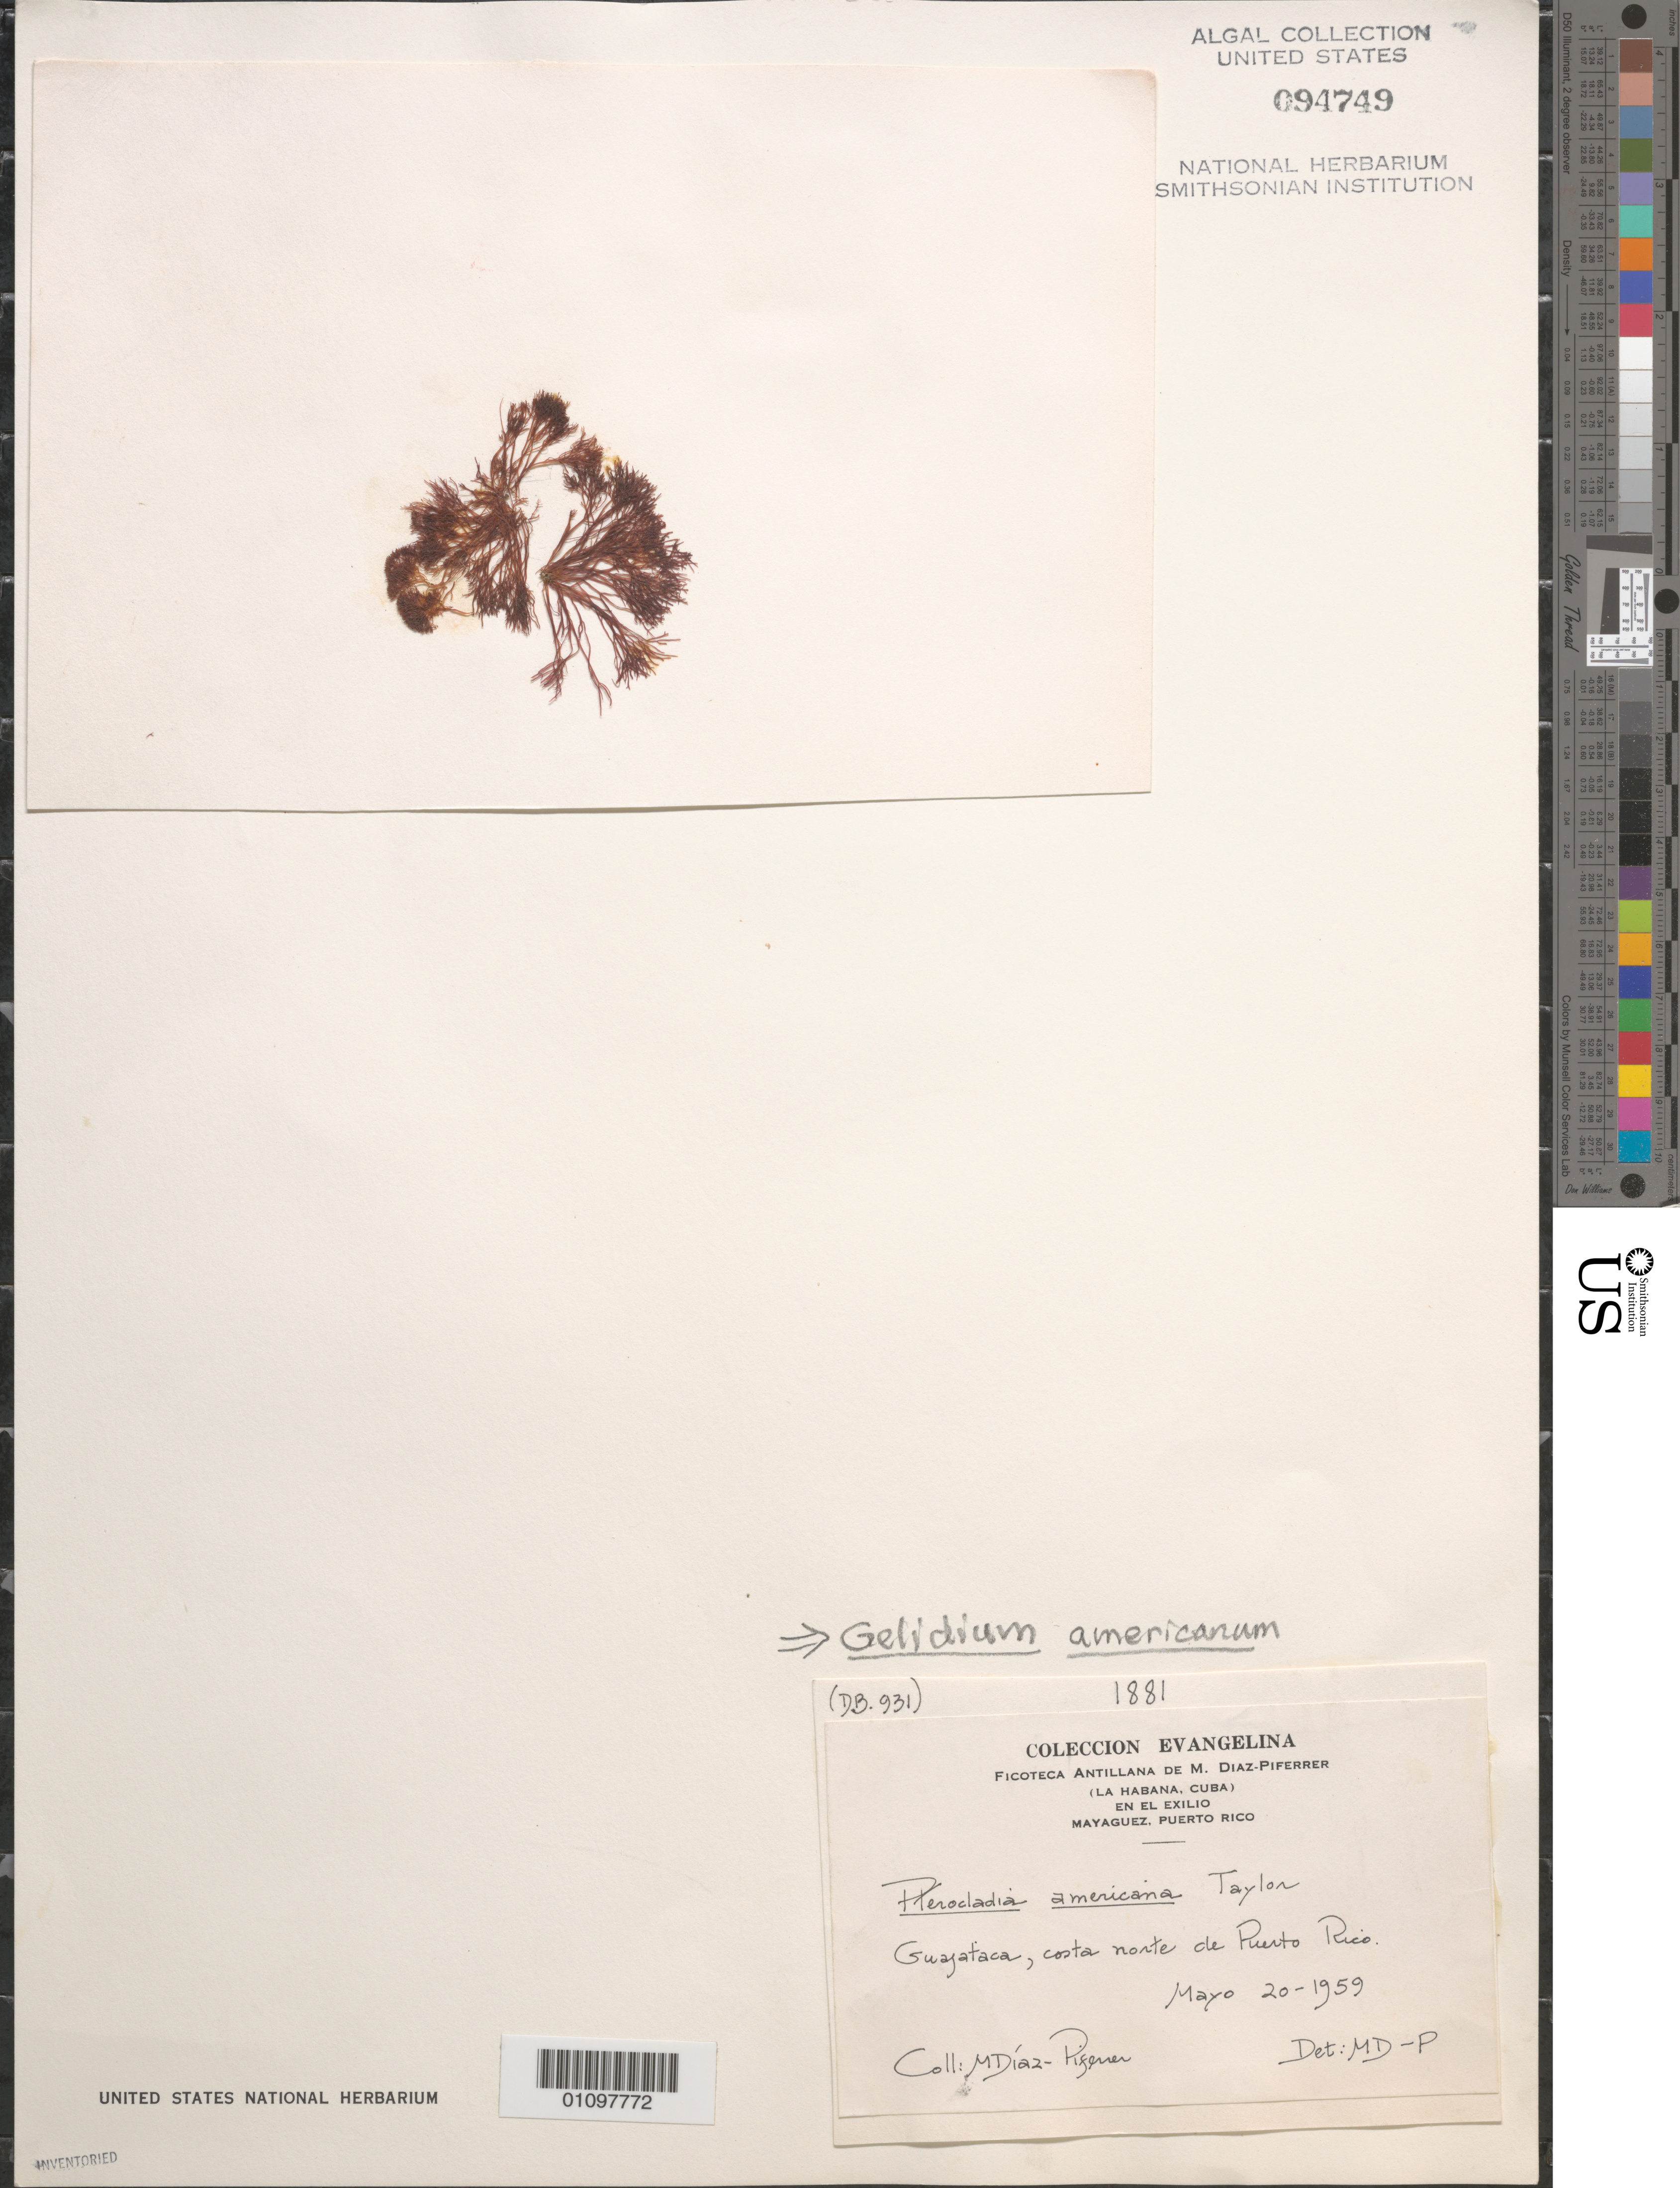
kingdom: Plantae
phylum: Rhodophyta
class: Florideophyceae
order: Gelidiales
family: Gelidiaceae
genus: Gelidium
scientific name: Gelidium americanum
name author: (W.R. Taylor) Santelices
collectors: M. Diaz-Piferrer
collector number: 1881 & DB-931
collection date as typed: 20 May 1959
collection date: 1959-05-20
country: Puerto Rico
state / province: Isabela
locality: Guajataca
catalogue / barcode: US 94749